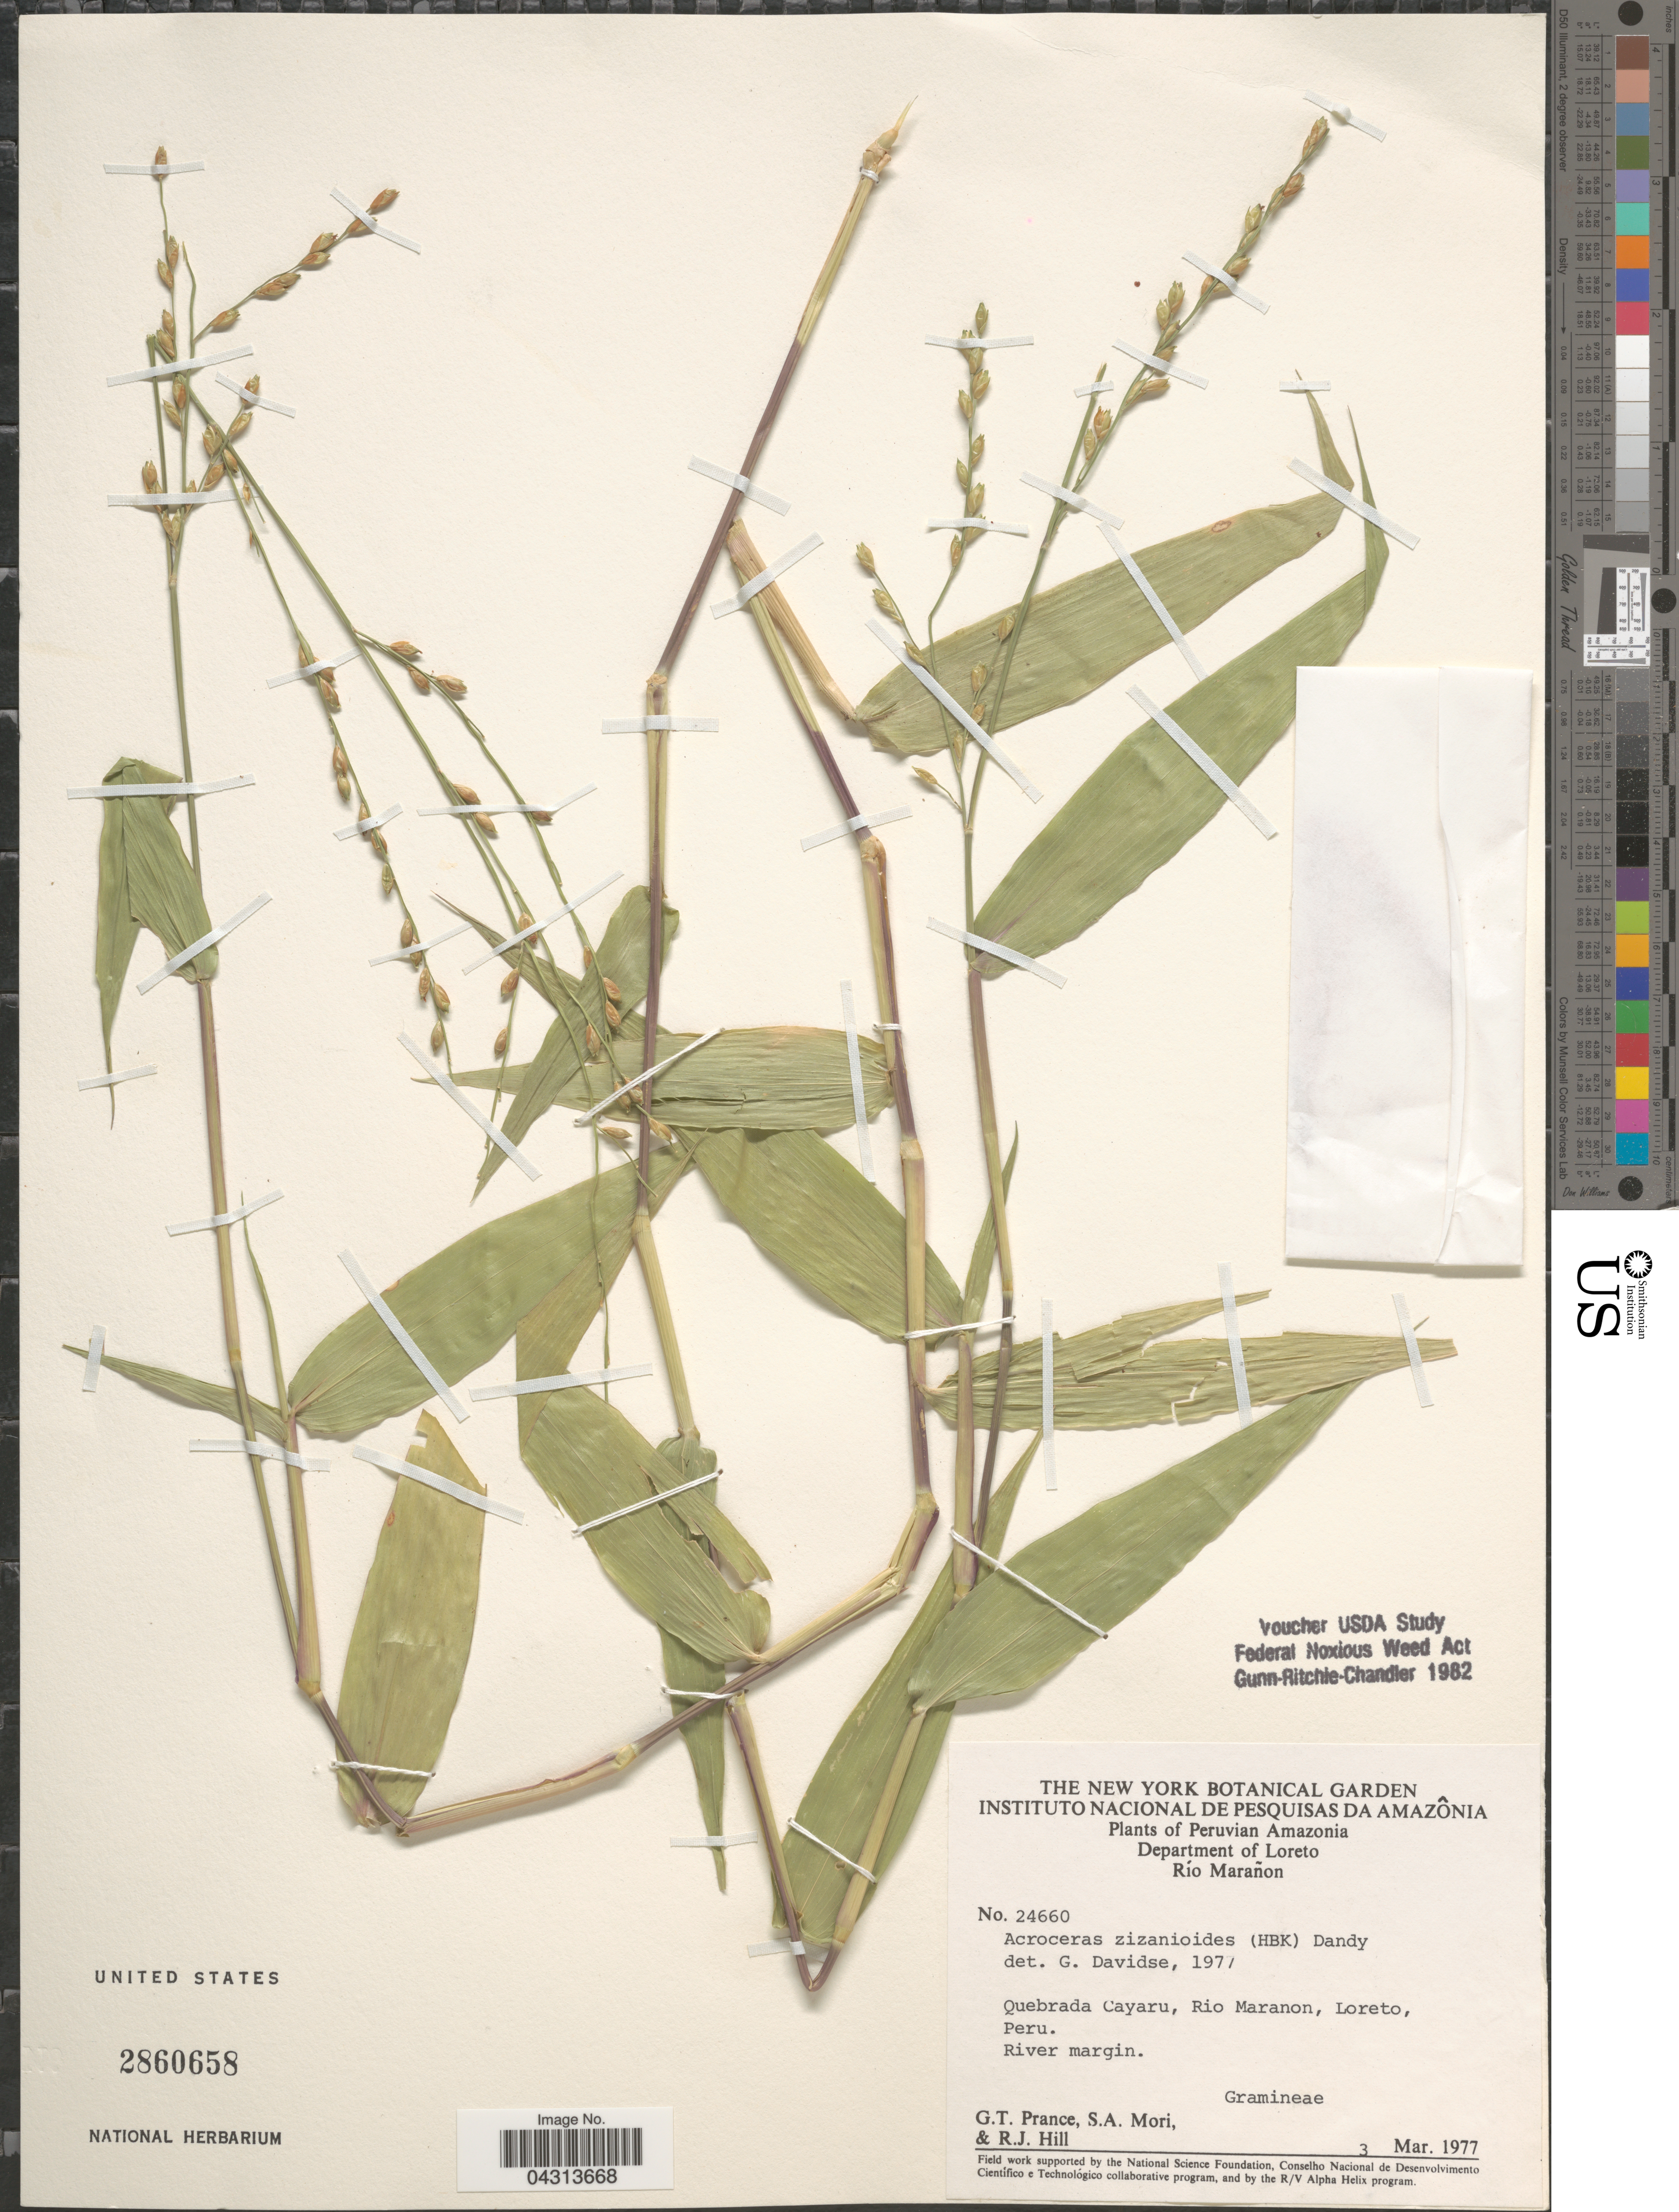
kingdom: Plantae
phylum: Tracheophyta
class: Liliopsida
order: Poales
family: Poaceae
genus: Acroceras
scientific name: Acroceras zizanioides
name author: (Kunth) Dandy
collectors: G. T. Prance, S. Mori & R. J. Hill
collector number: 24660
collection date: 1977-03-03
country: Peru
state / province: Loreto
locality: Peruvian Amazonia. Department of Loreto. Río Marañon. Quebrada Cayaru, Rio Maranon.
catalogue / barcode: US 2860658